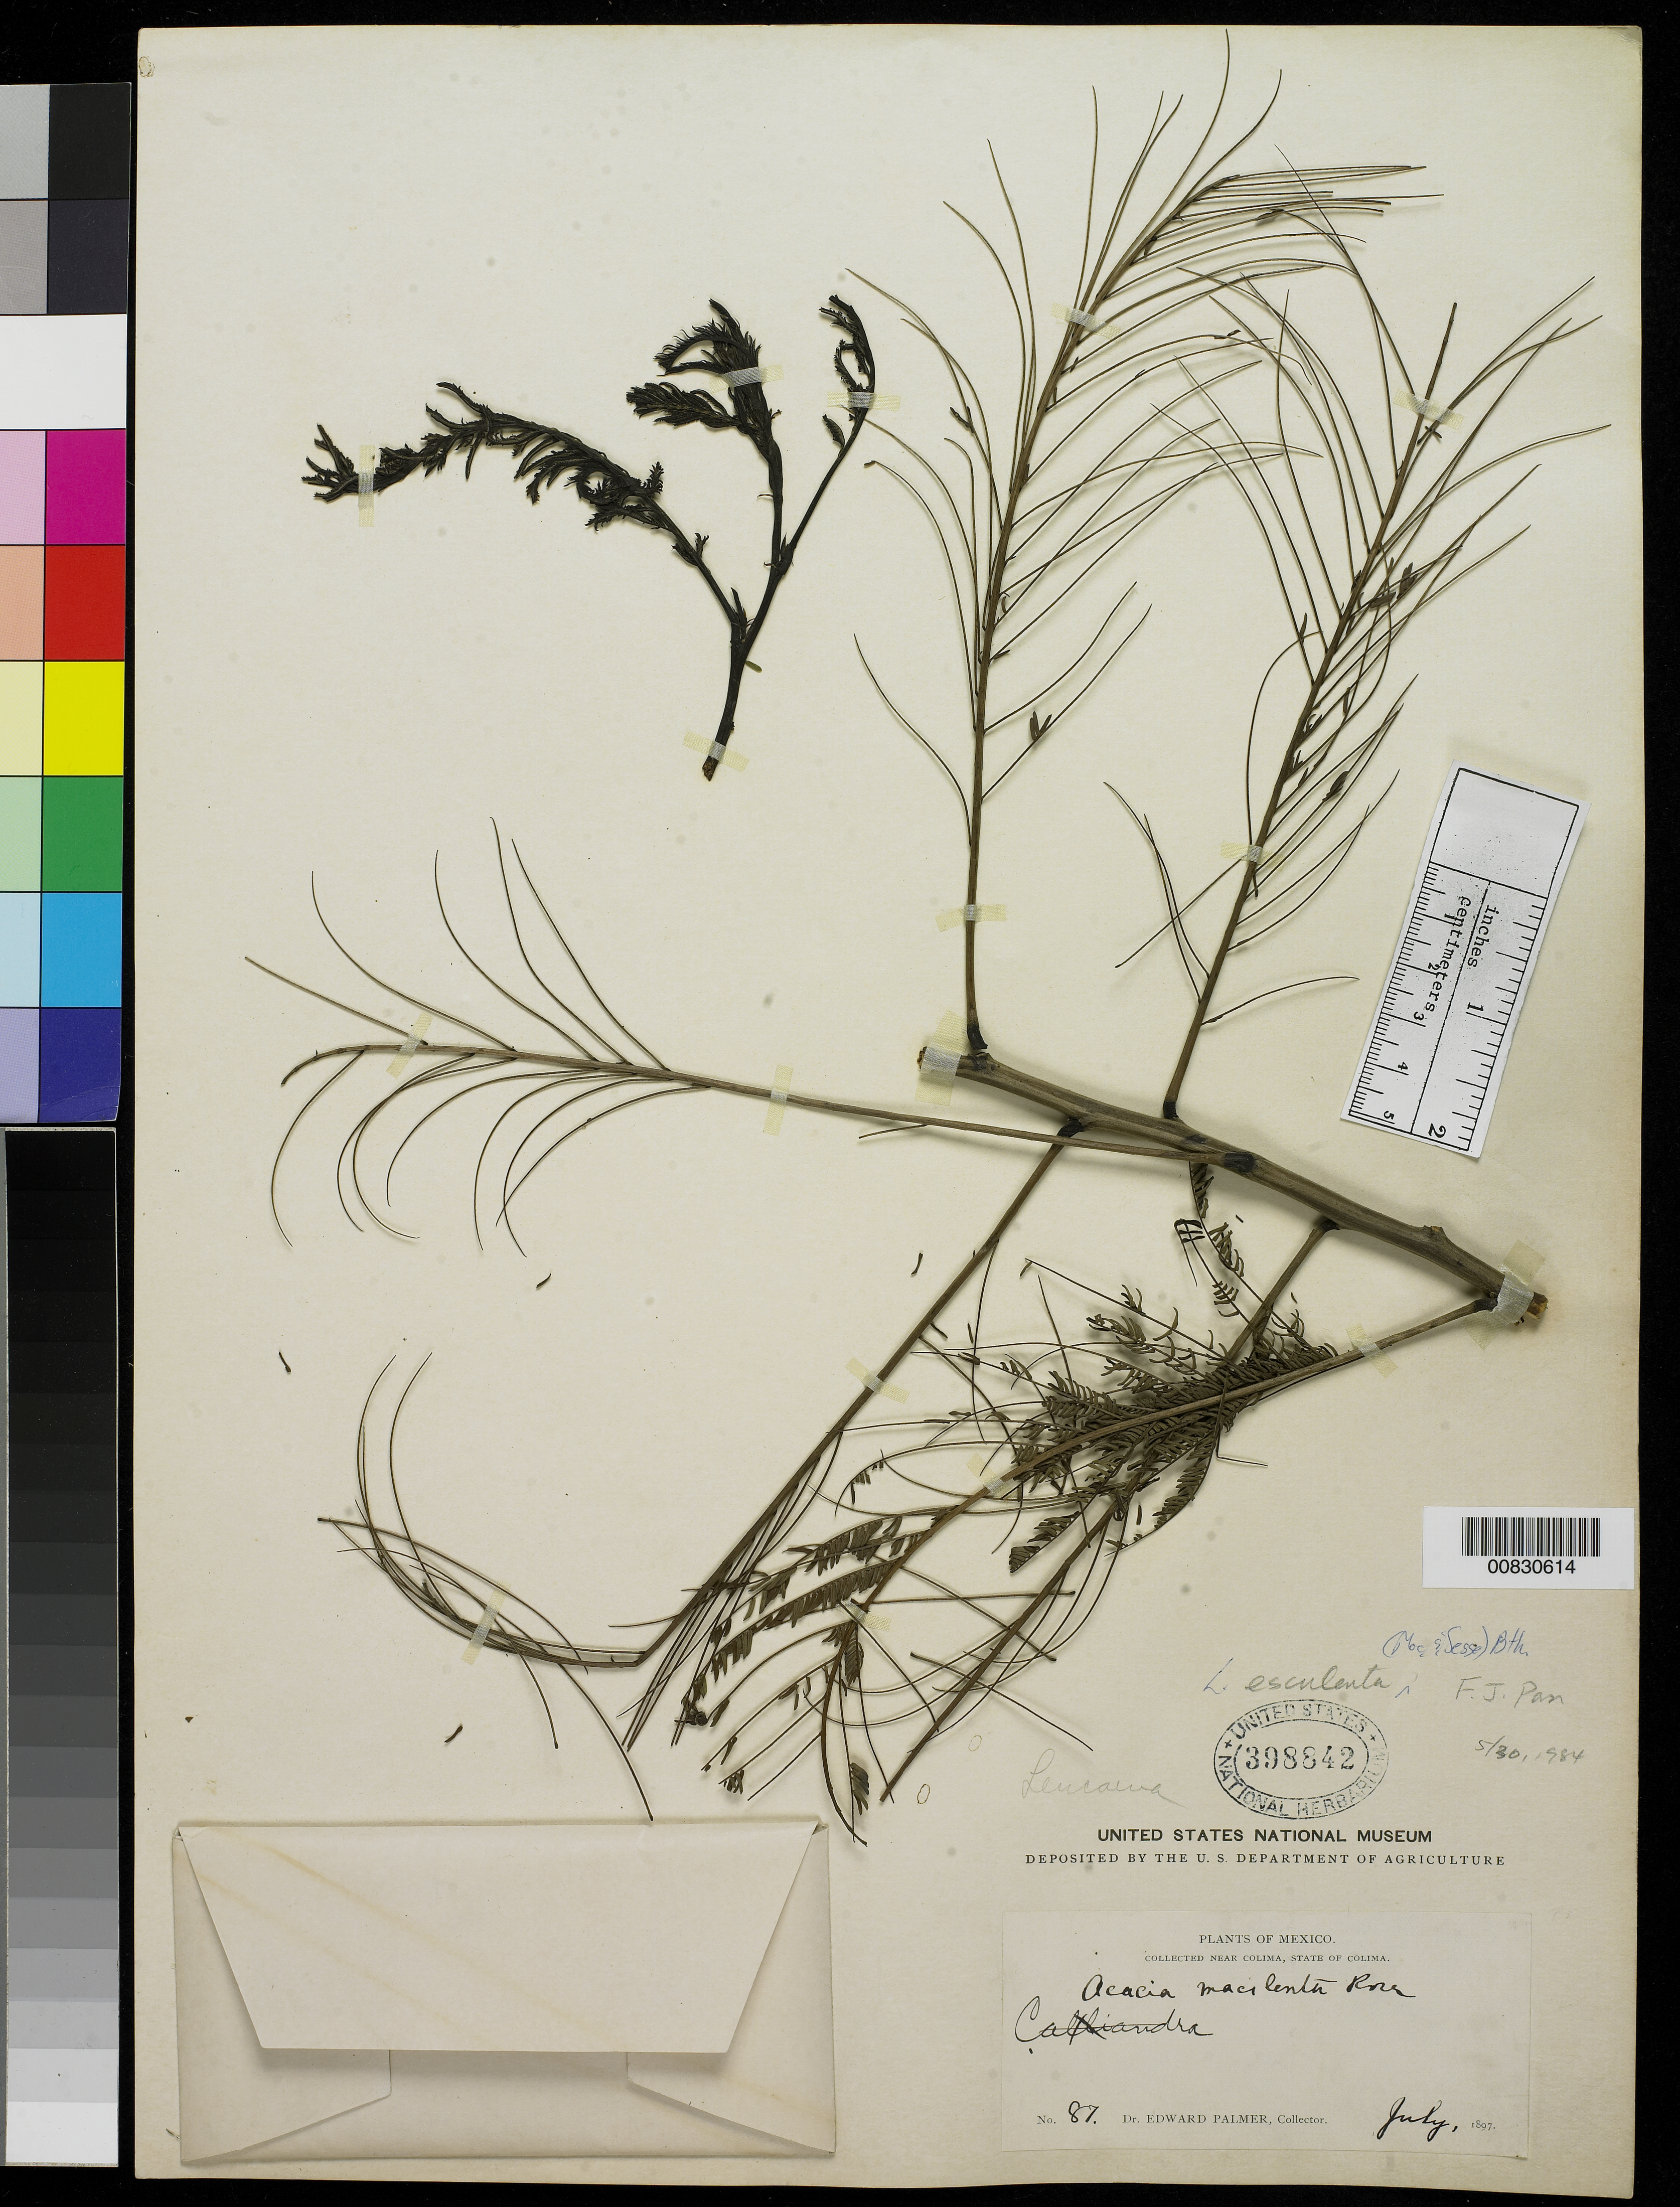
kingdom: Plantae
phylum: Tracheophyta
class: Magnoliopsida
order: Fabales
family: Fabaceae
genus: Leucaena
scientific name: Leucaena esculenta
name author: (Moc. & Sessé ex DC.) Benth.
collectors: E. Palmer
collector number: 87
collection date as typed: Jul 1897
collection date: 1897-07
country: Mexico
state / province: Colima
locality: Near Colima, Colima.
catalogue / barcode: US 398842